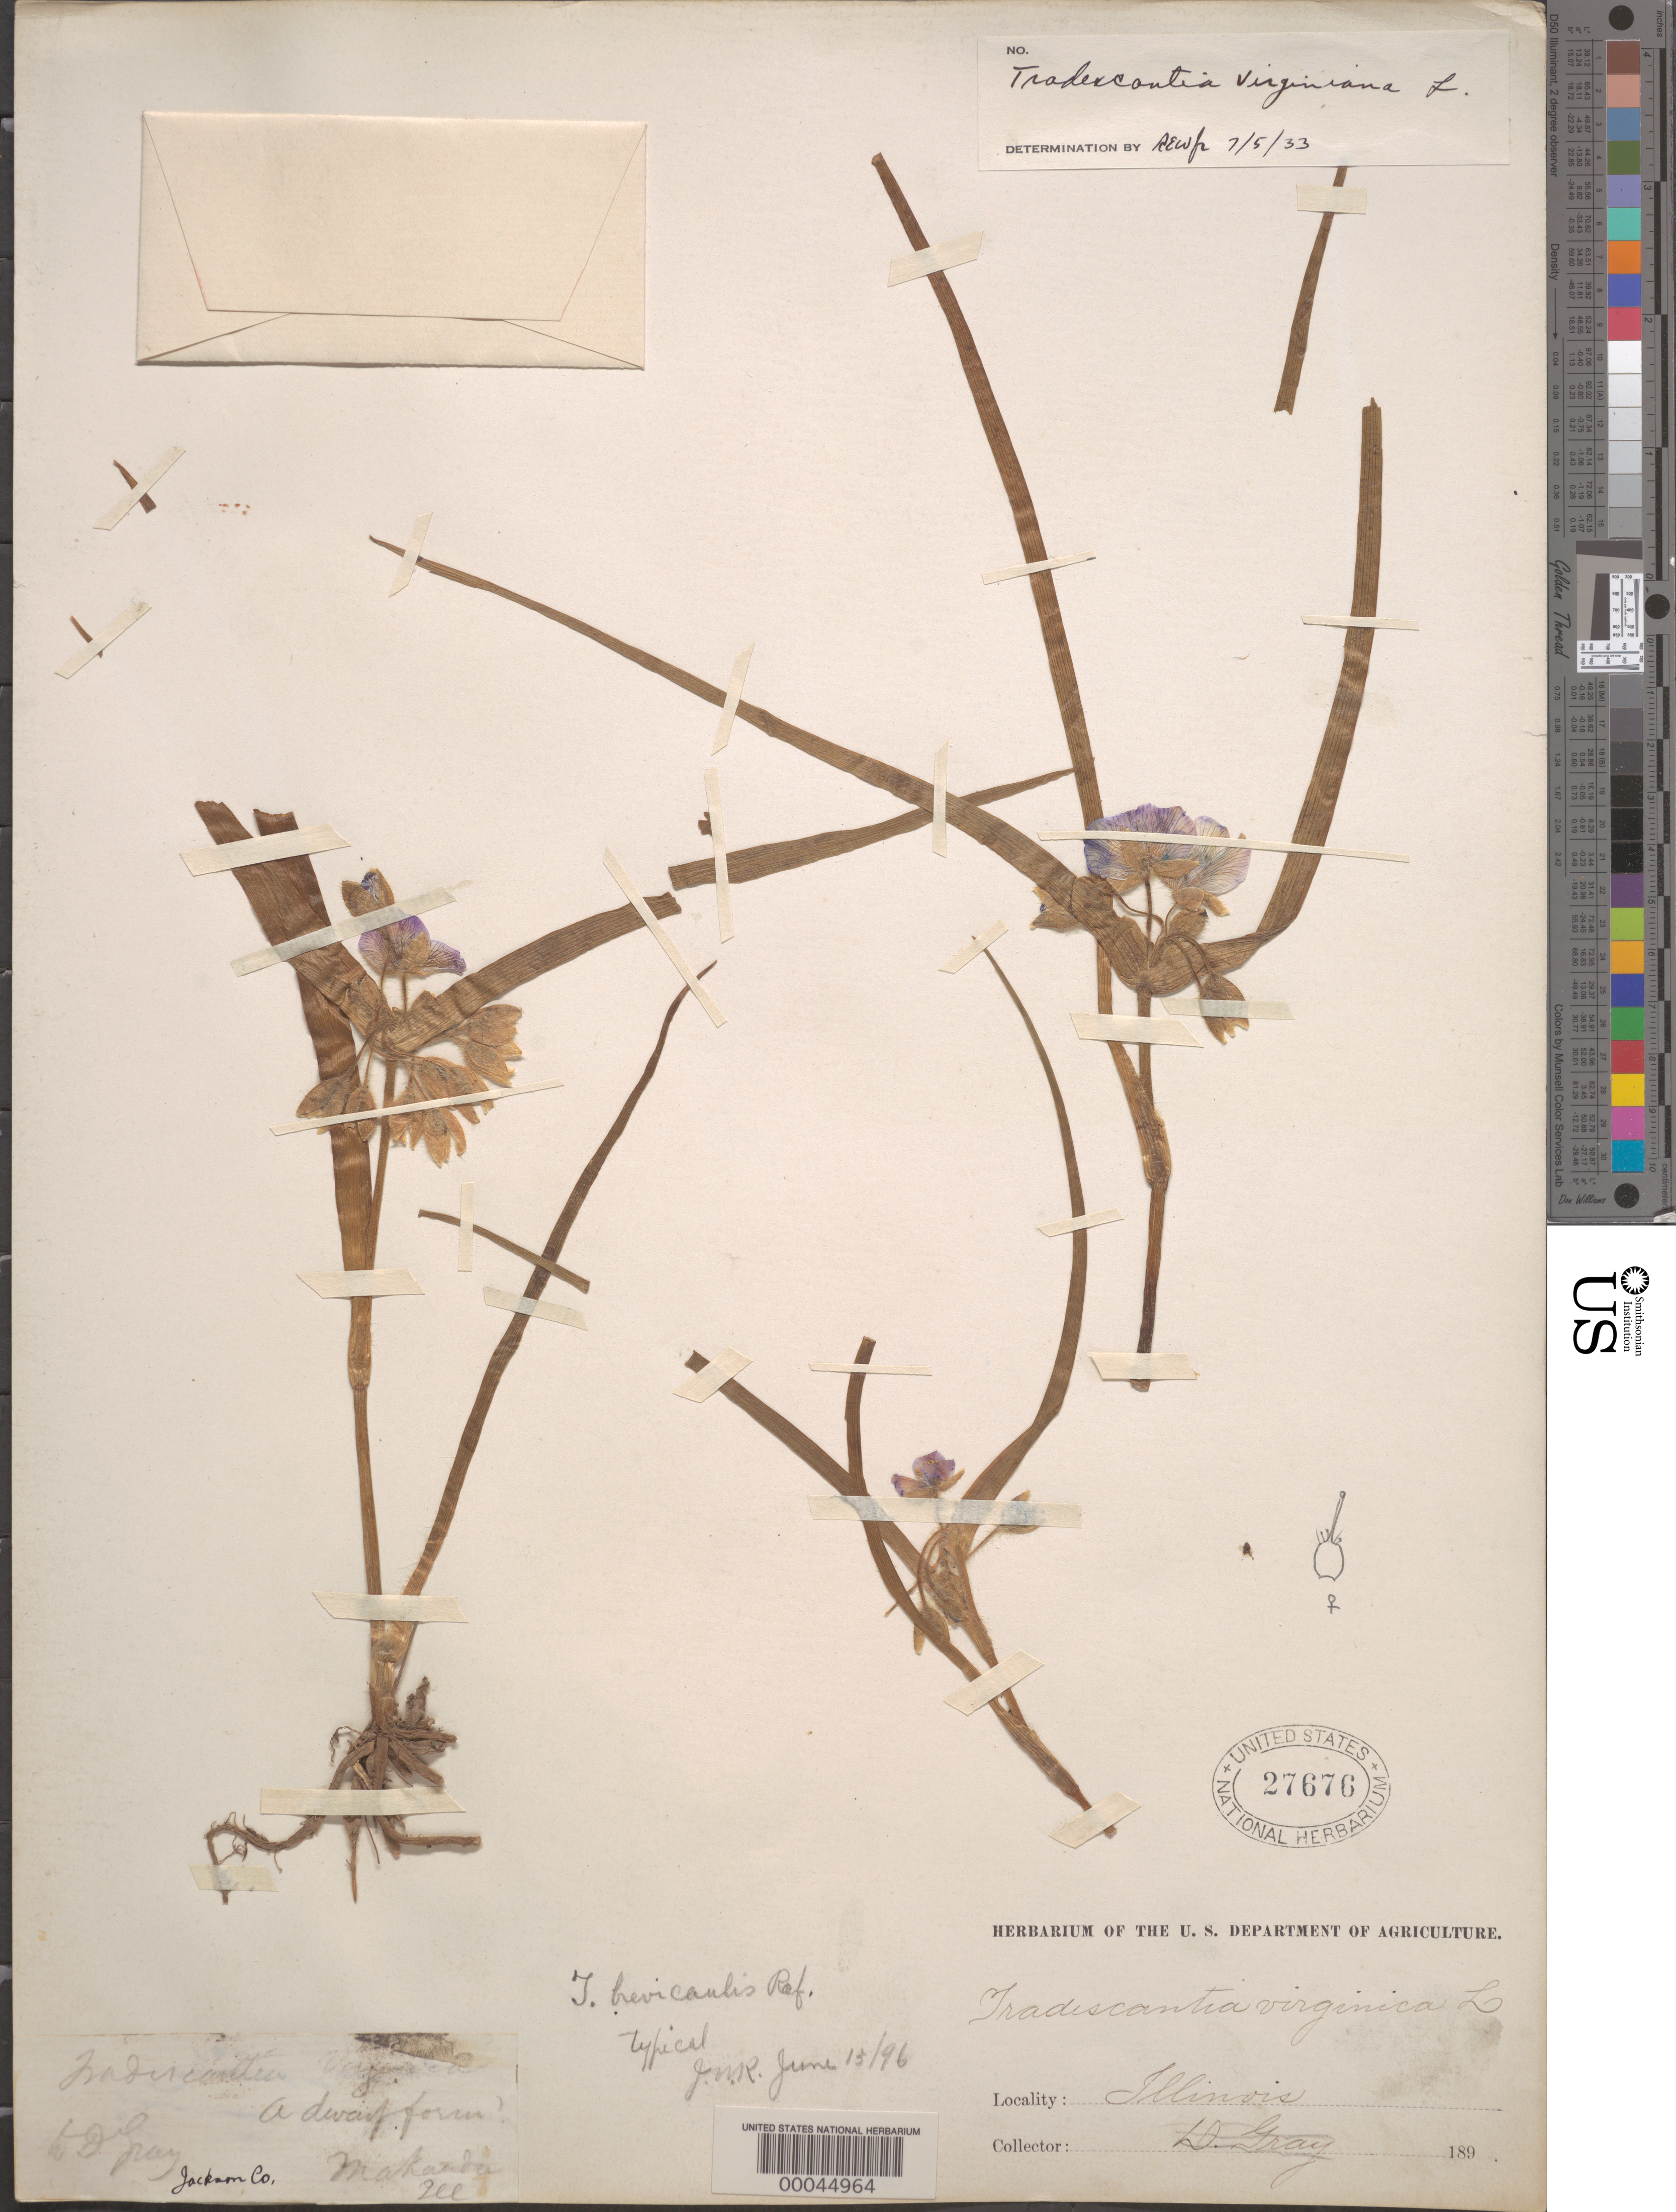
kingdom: Plantae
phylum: Tracheophyta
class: Liliopsida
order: Commelinales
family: Commelinaceae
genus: Tradescantia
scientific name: Tradescantia virginiana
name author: L.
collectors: D. Gray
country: United States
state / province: Illinois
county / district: Jackson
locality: Makanda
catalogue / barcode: US 27676